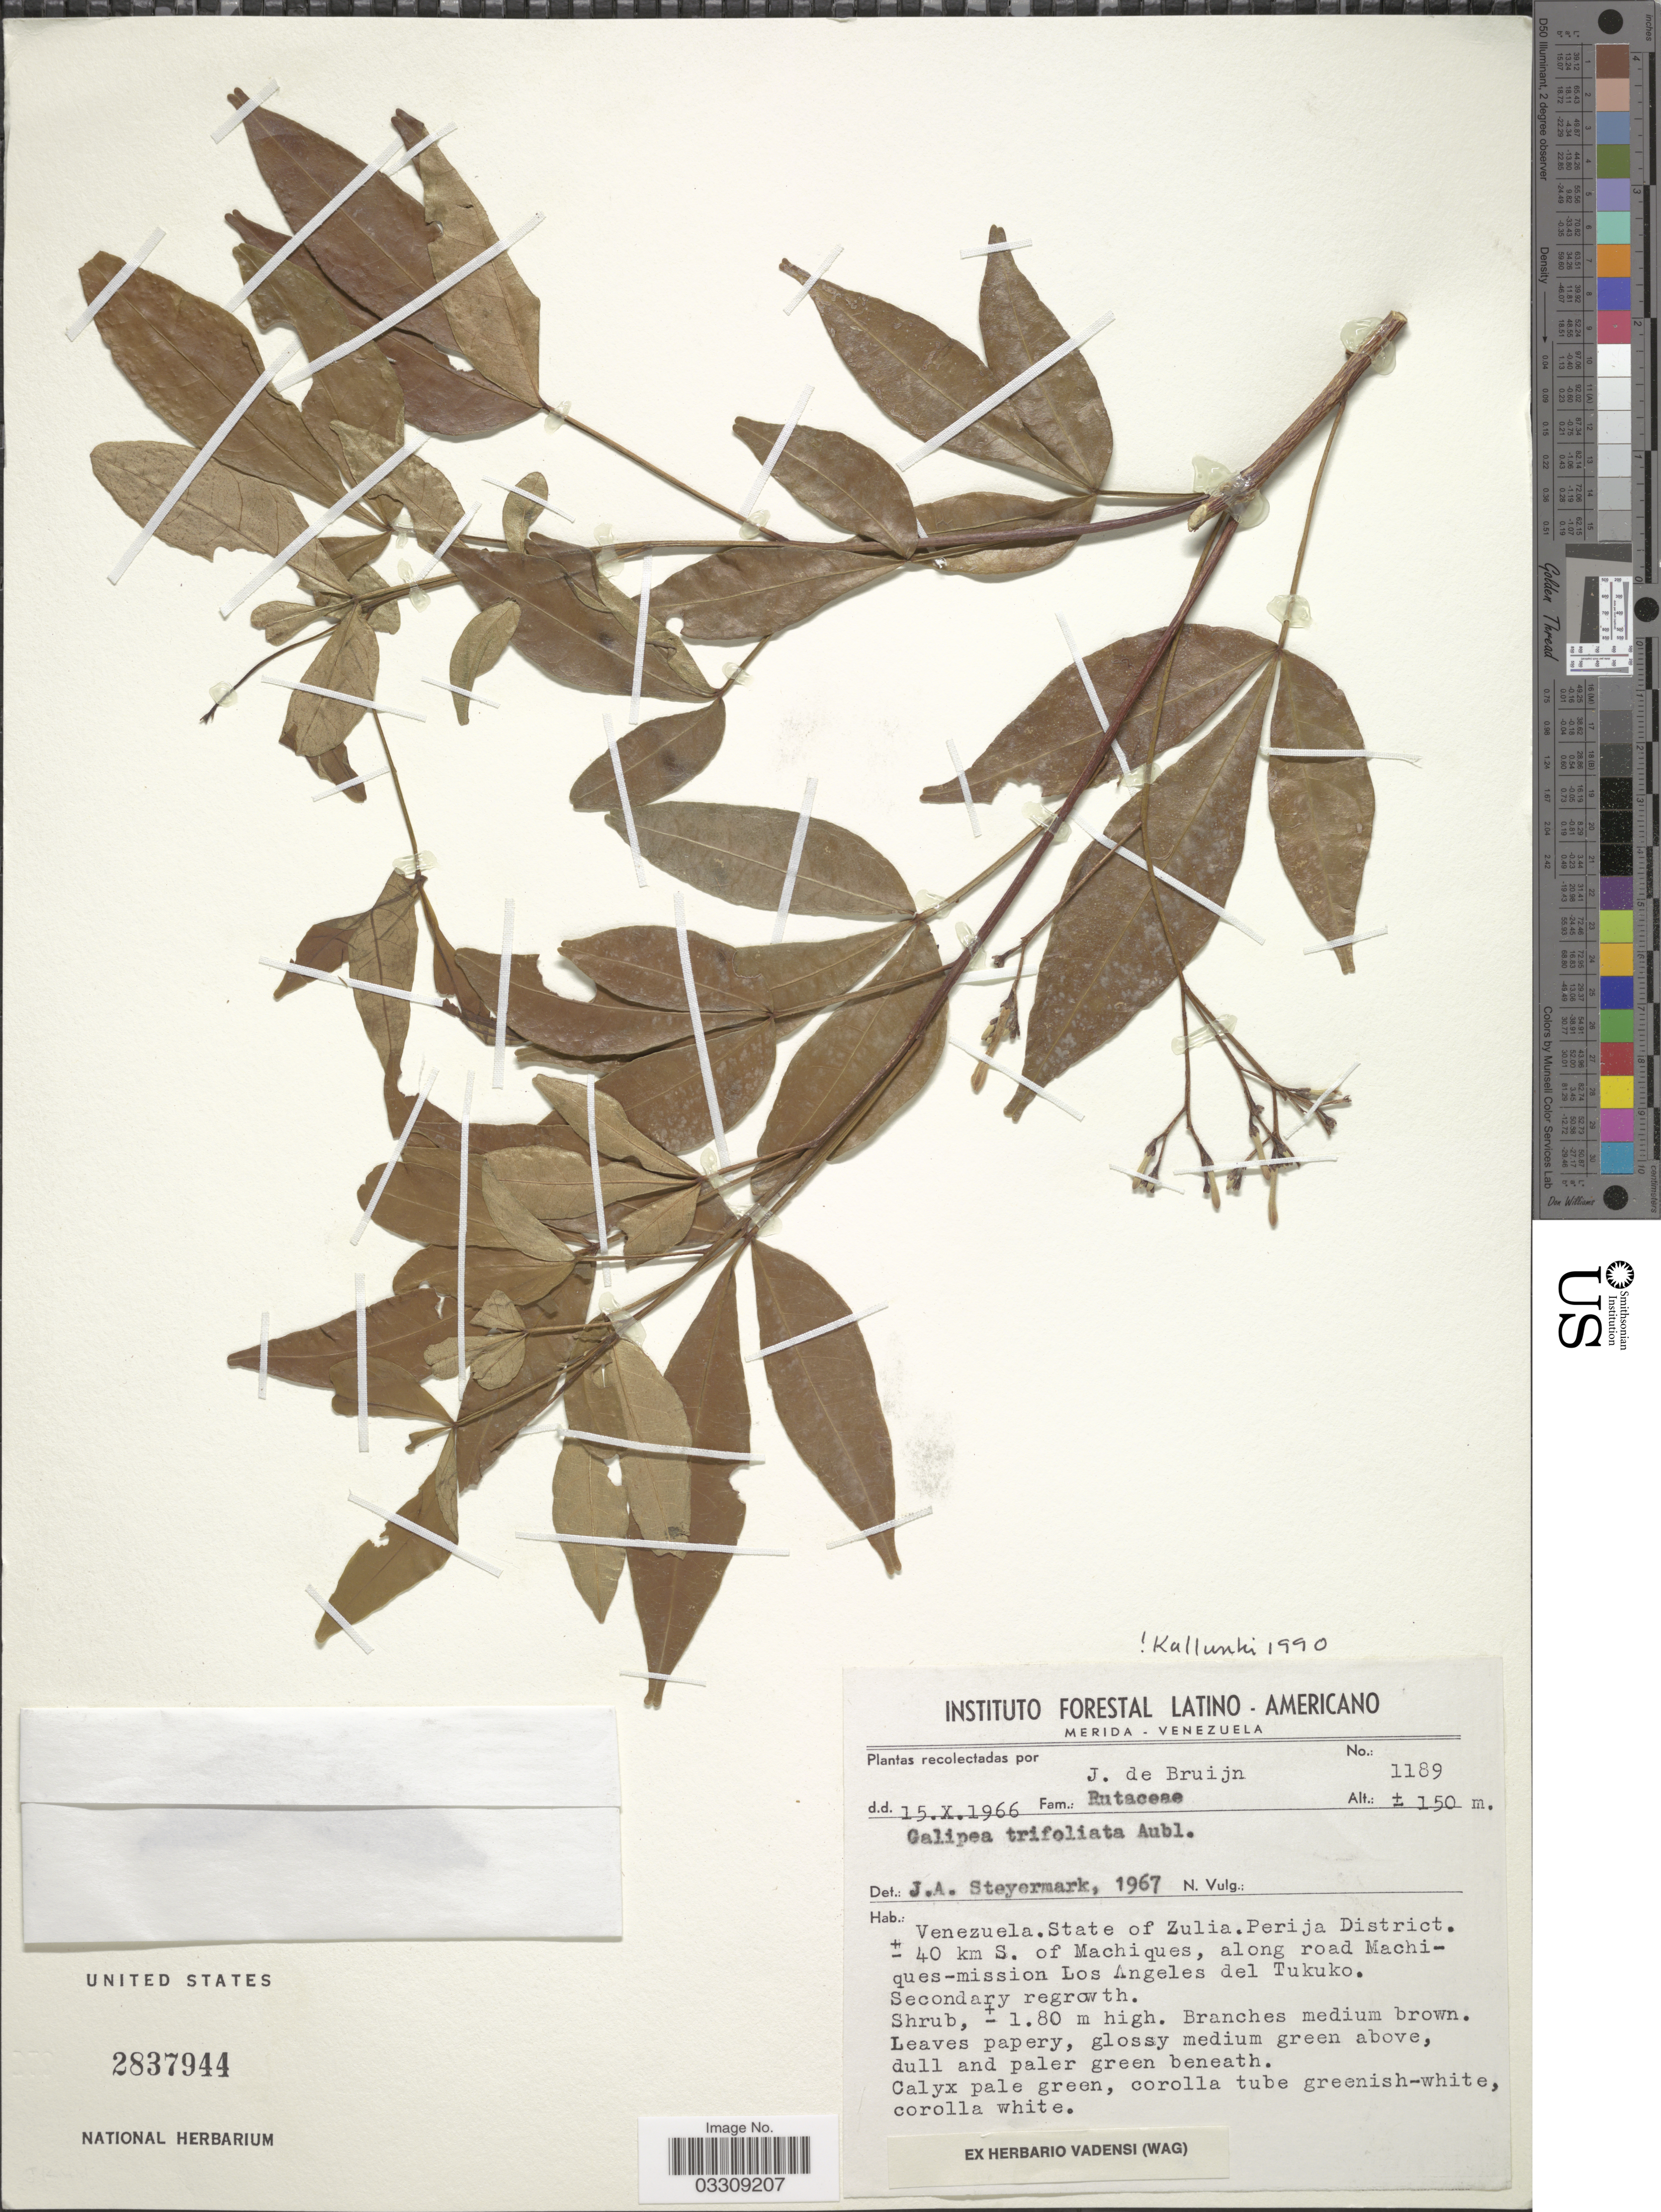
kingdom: Plantae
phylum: Tracheophyta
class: Magnoliopsida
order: Sapindales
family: Rutaceae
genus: Galipea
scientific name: Galipea trifoliata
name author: Aubl.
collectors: J. Bruijn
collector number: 1189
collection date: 1966-10-15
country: Venezuela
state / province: Zulia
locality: Perija District. ± 40 km S. of Machiques, along road Machiques-mission Los Angeles del Tukuko.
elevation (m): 150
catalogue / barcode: US 2837944